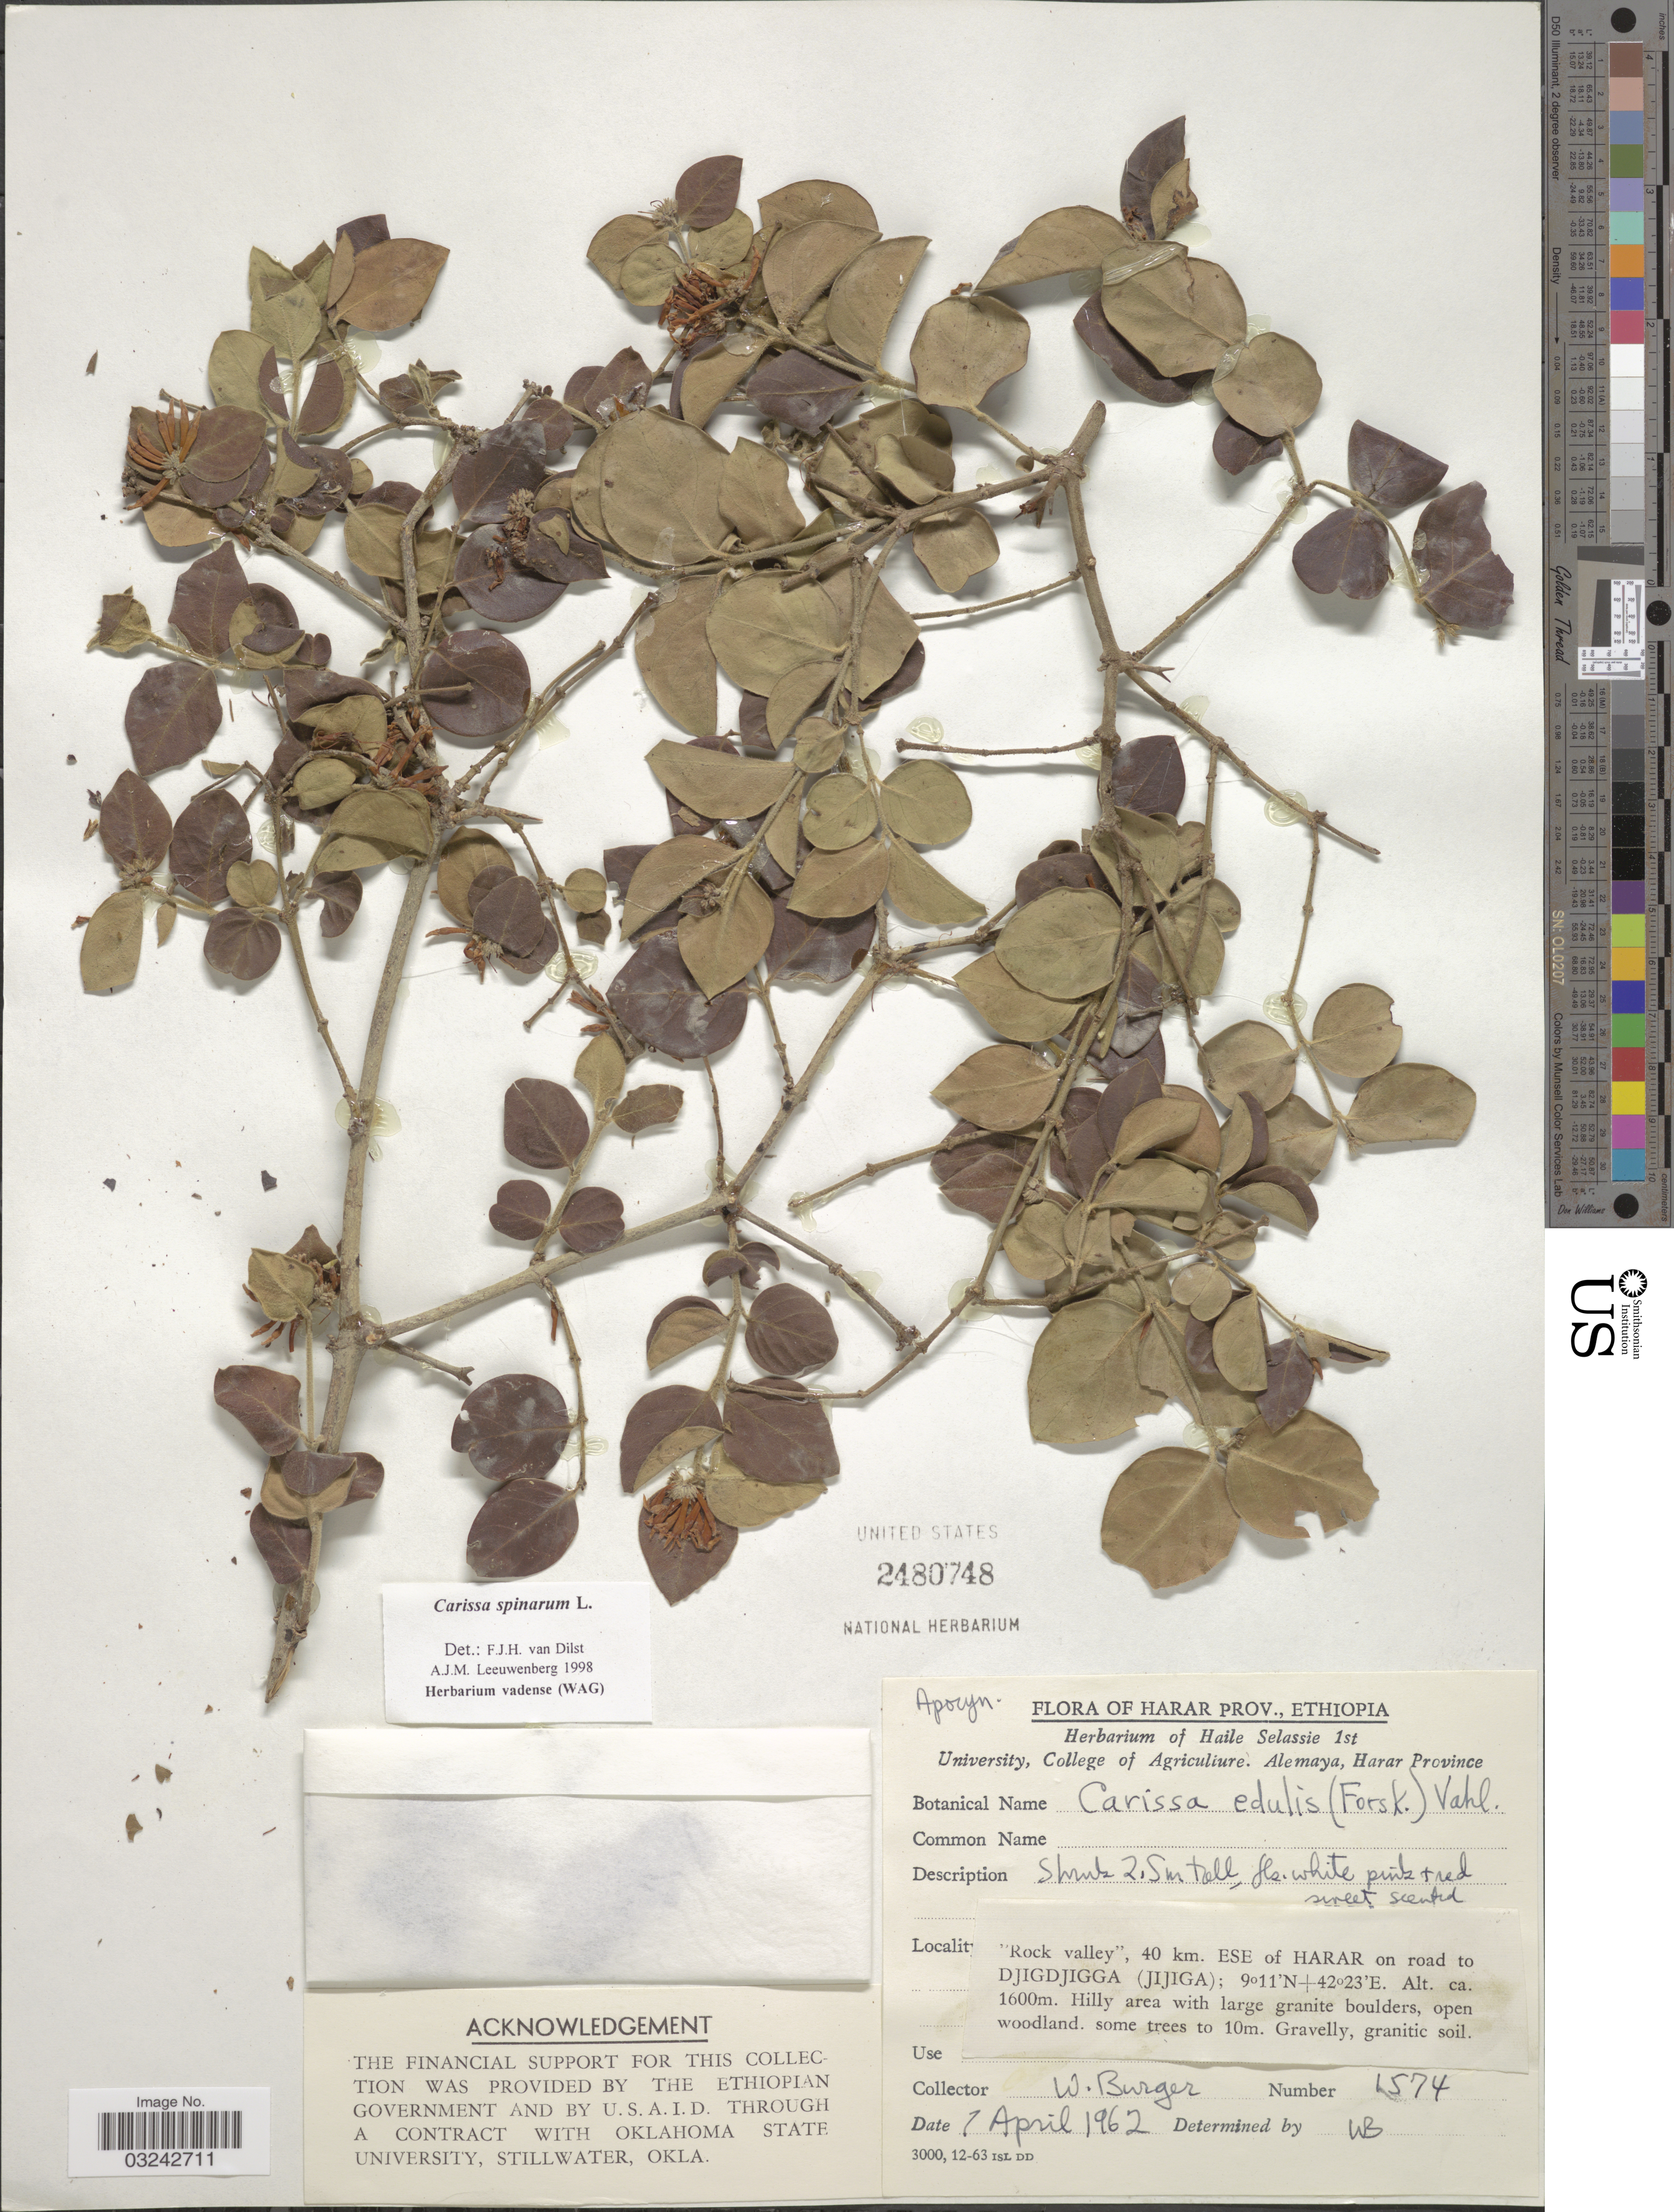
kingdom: Plantae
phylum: Tracheophyta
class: Magnoliopsida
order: Gentianales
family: Apocynaceae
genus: Carissa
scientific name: Carissa spinarum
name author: L.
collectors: W. Burger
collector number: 1574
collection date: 1962-04-07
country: Ethiopia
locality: Harar Prov. "Rock valley", 40 km. ESE of Harar on road to Djigdjigga (Jijiga).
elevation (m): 1600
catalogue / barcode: US 2480748